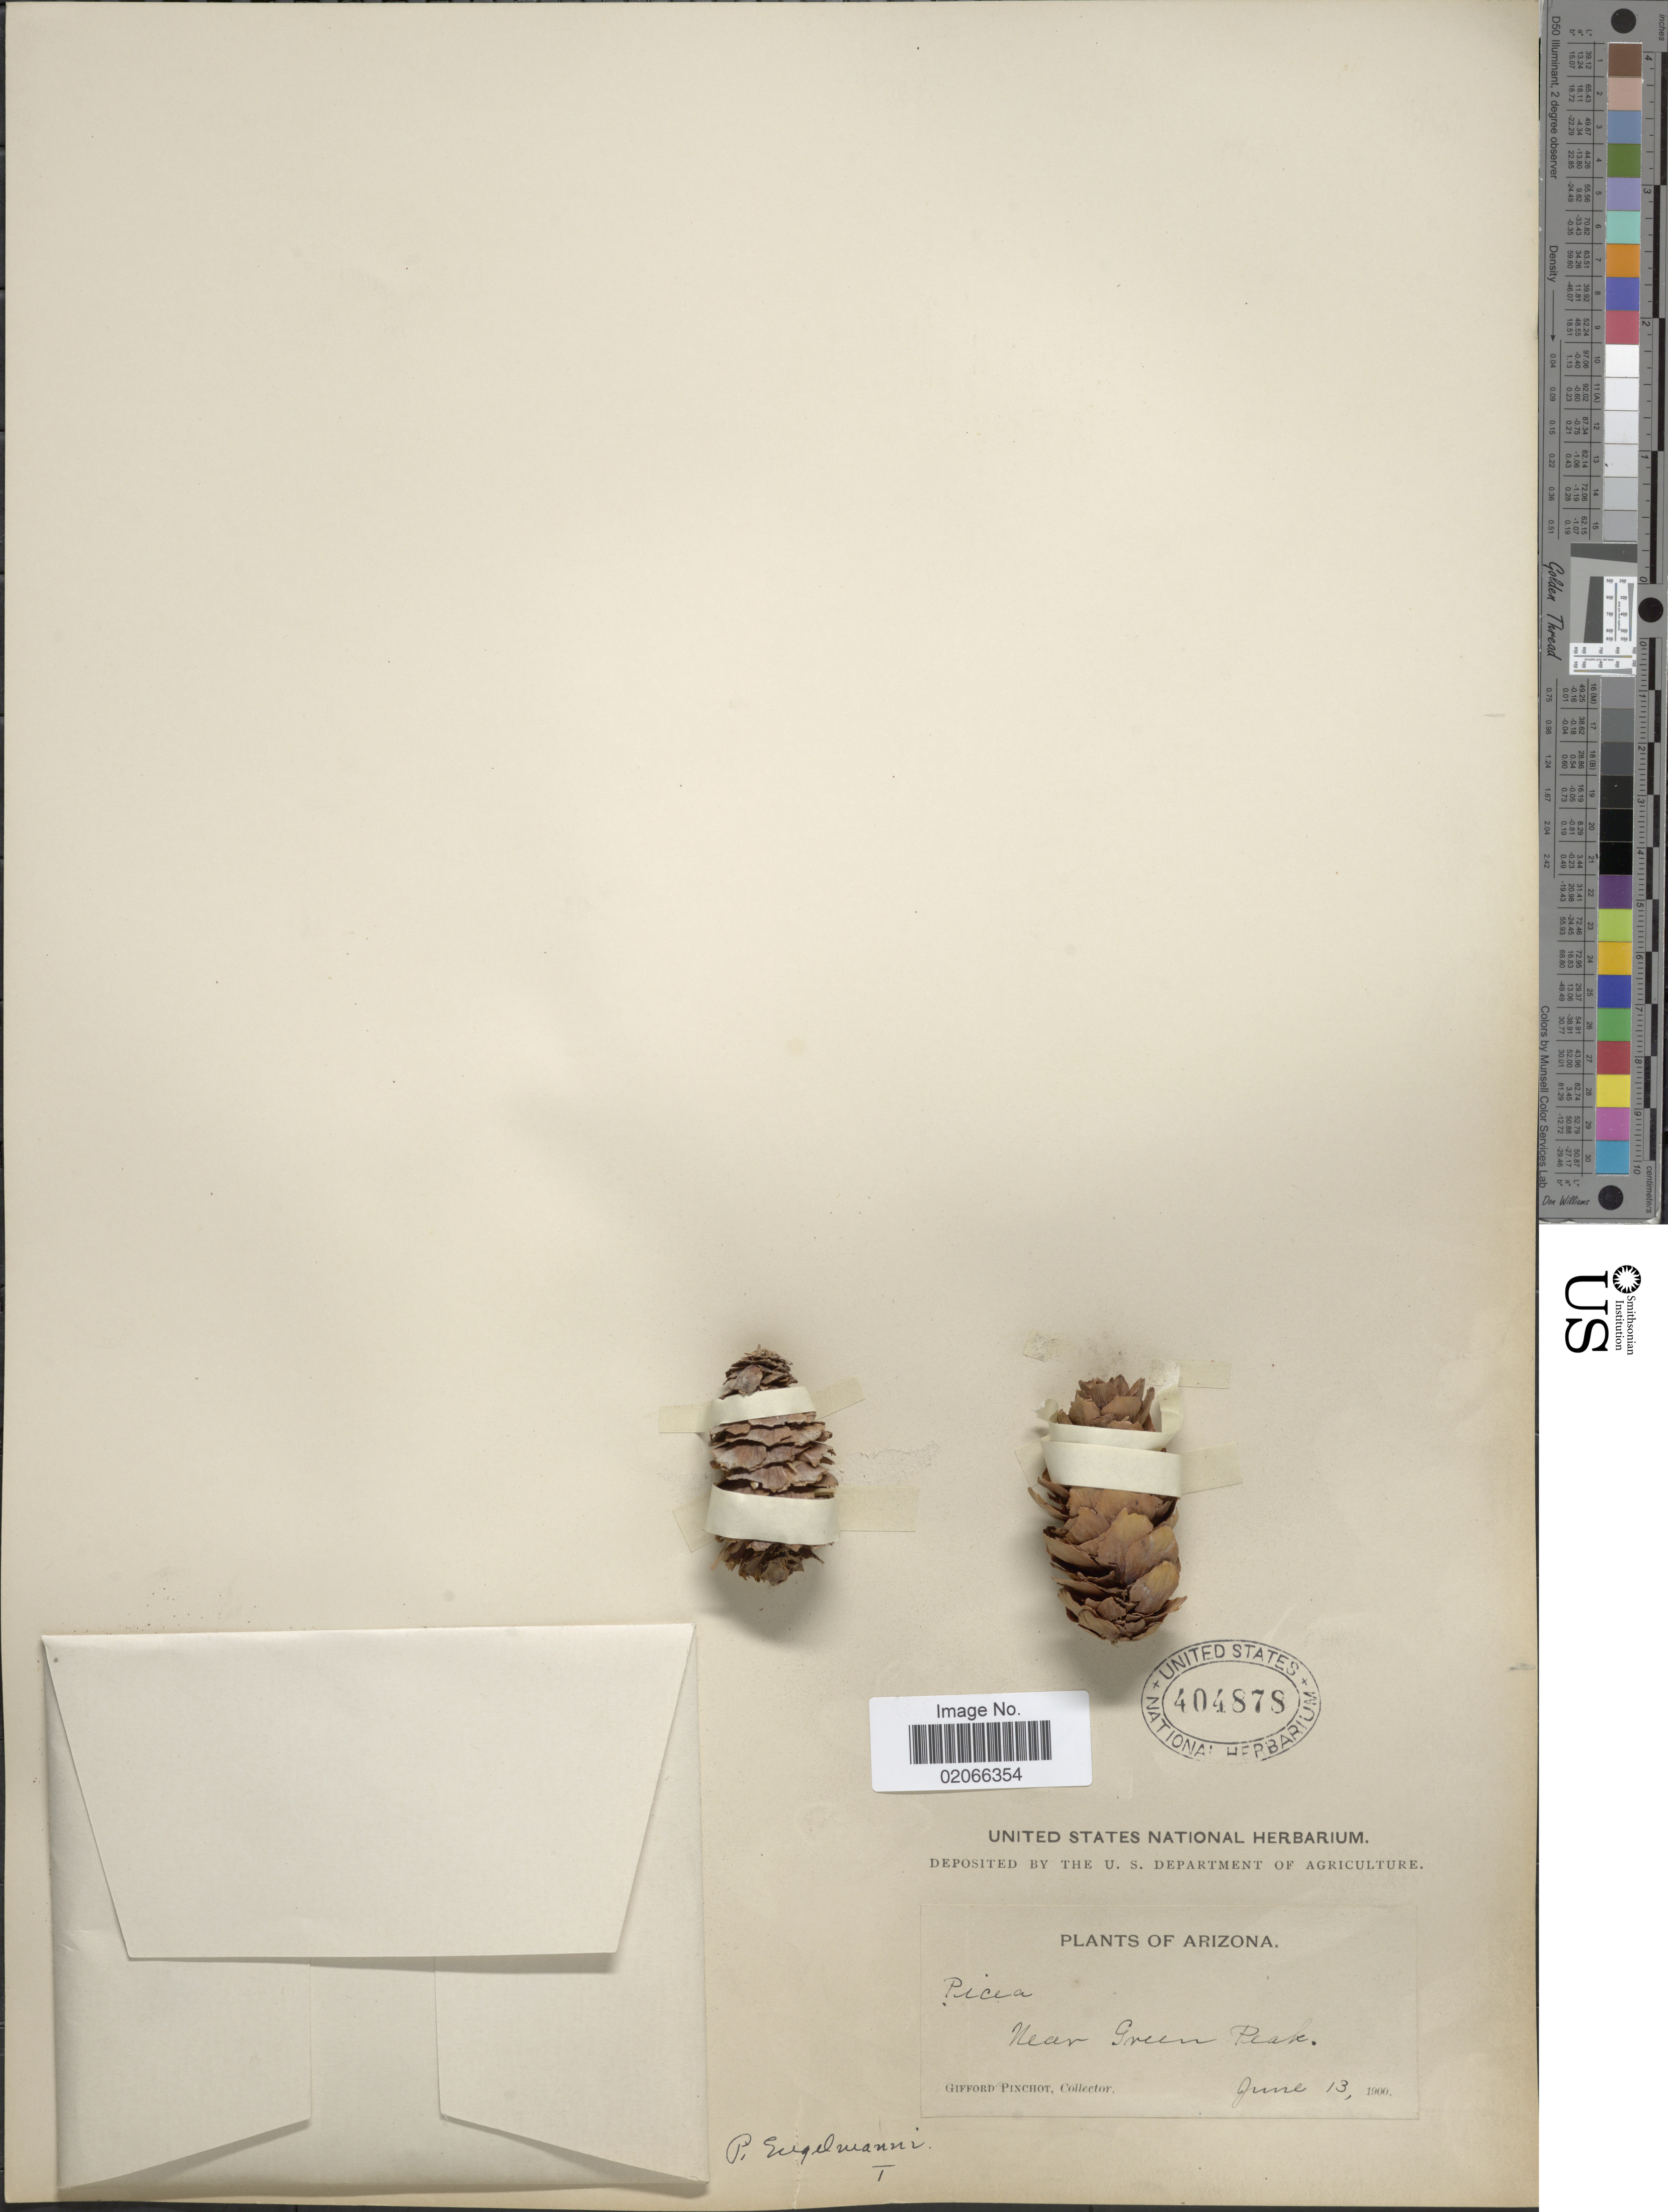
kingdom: Plantae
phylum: Tracheophyta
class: Pinopsida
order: Pinales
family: Pinaceae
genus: Picea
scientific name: Picea engelmannii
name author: Parry ex Engelm.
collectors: G. Pinchot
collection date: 1900-06-13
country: United States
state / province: Arizona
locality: Near Green Peak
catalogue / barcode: US 404878